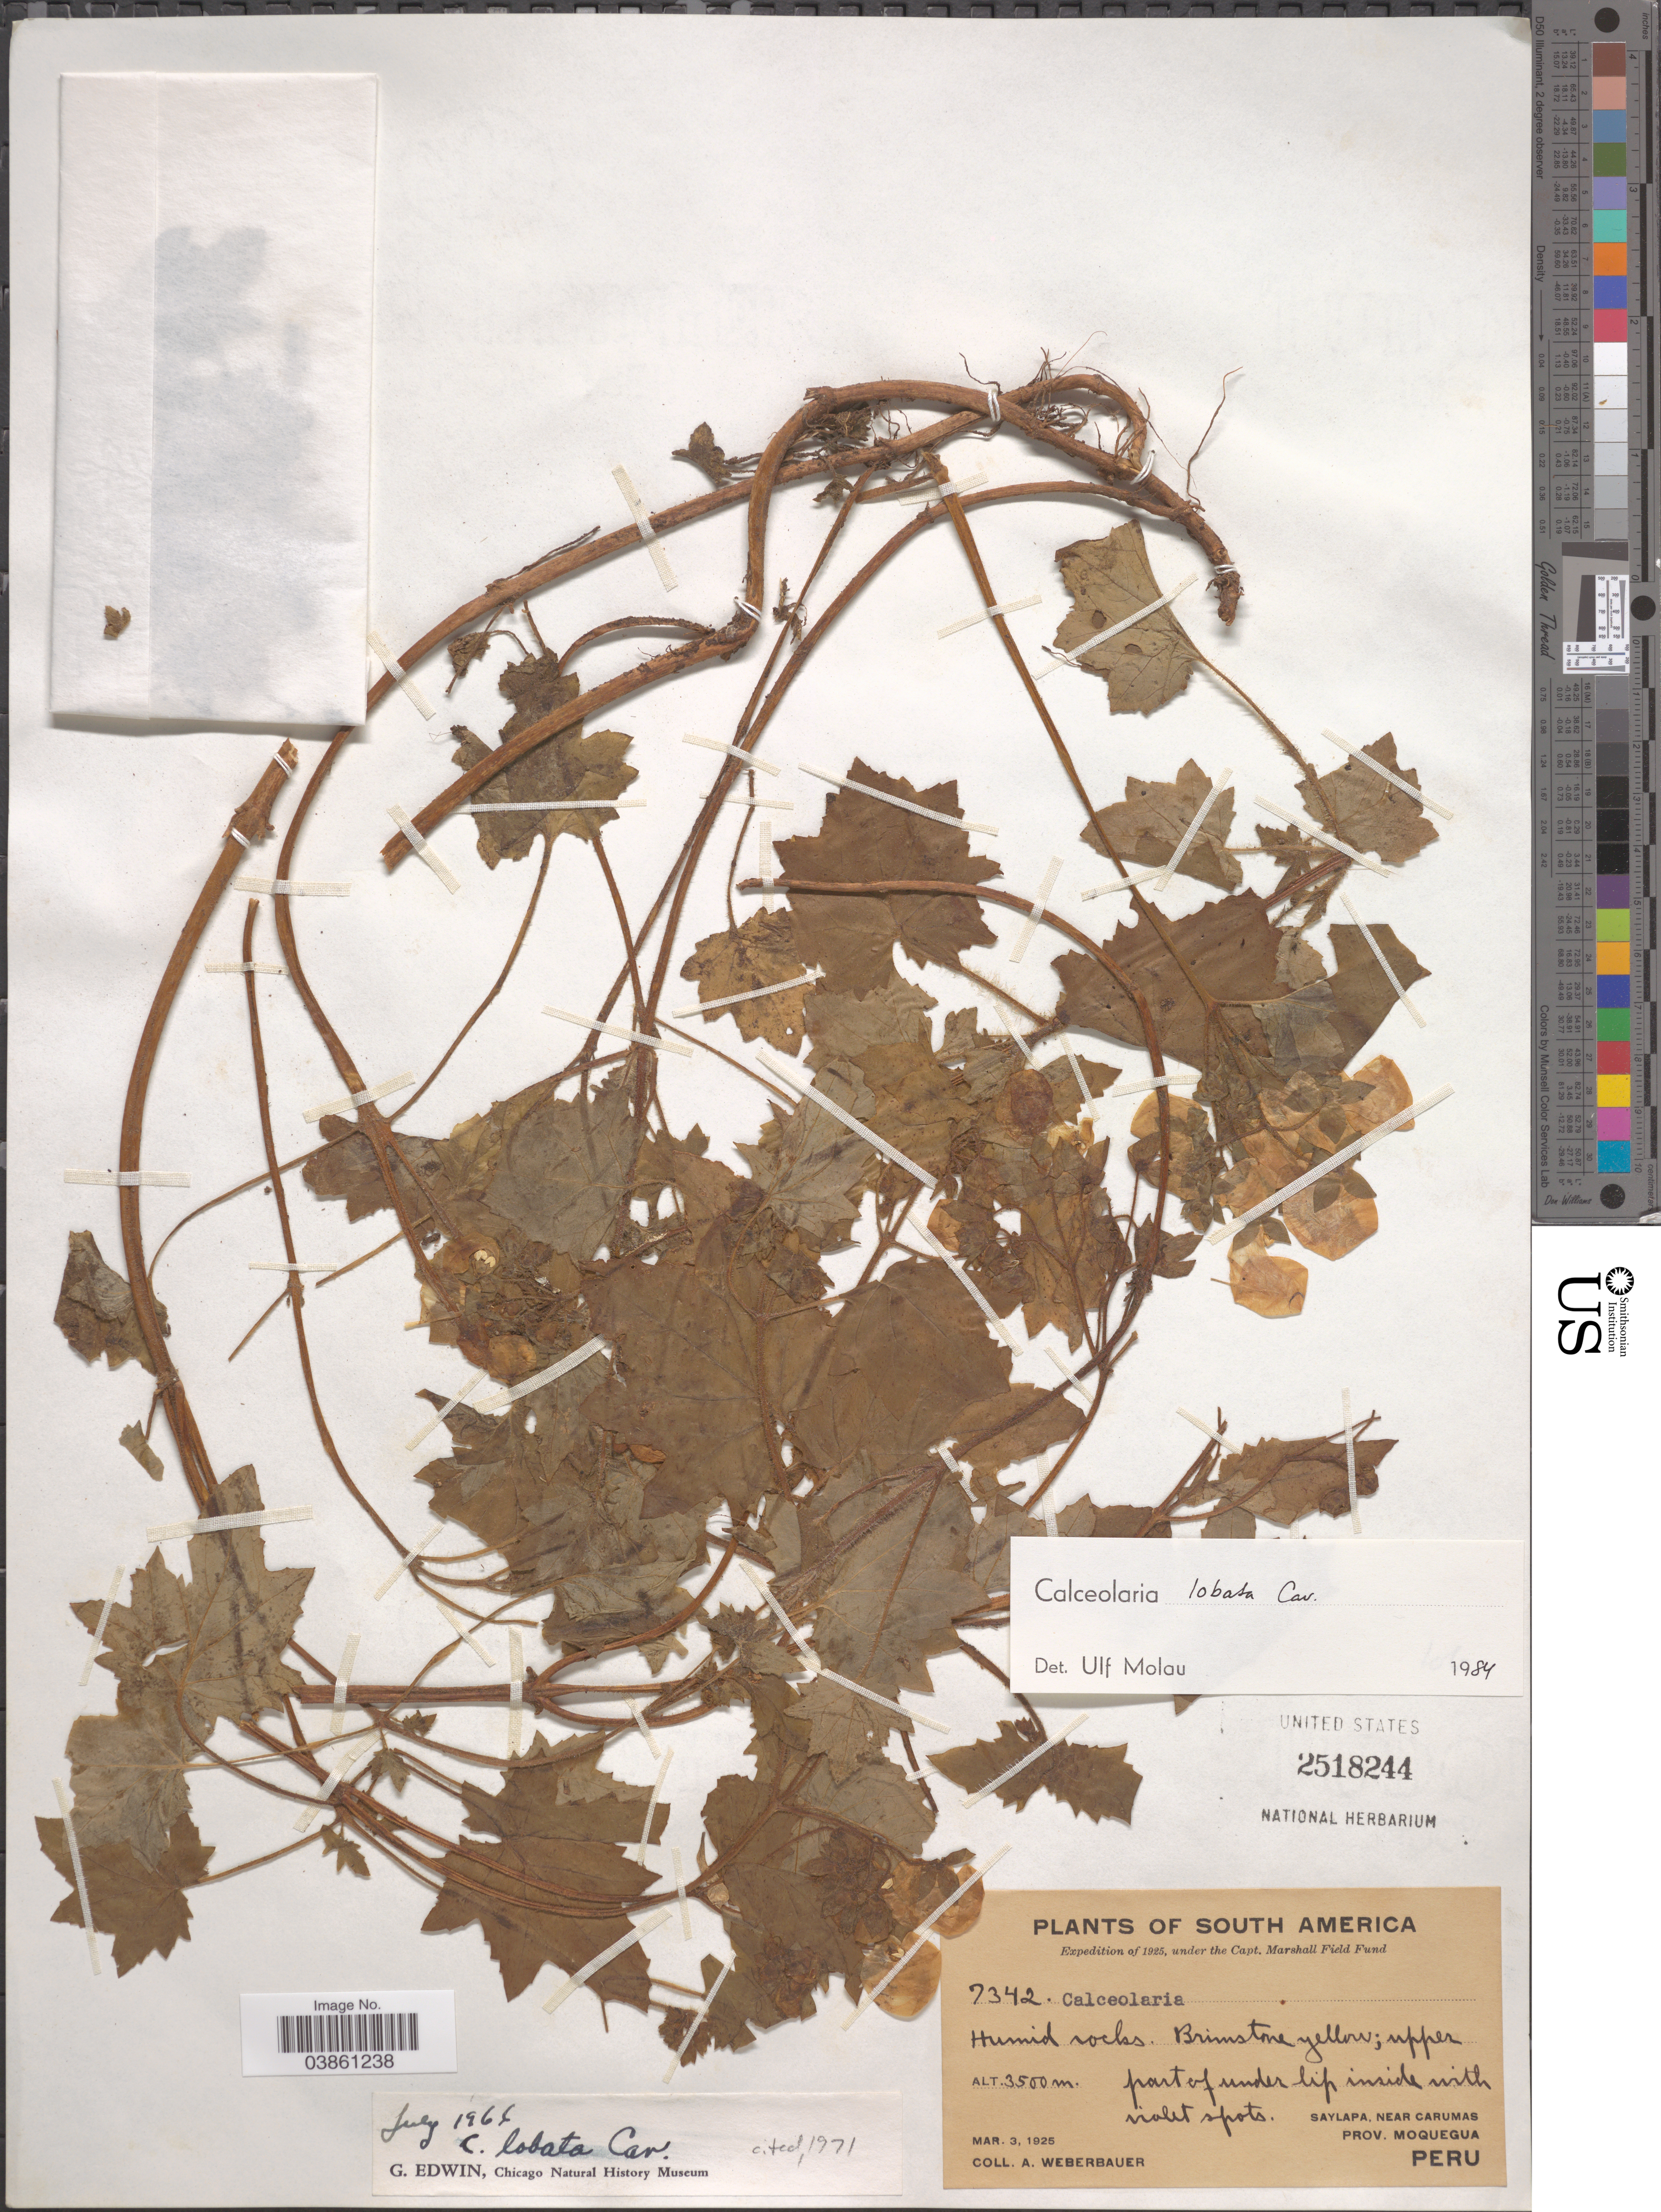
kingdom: Plantae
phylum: Tracheophyta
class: Magnoliopsida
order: Lamiales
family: Calceolariaceae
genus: Calceolaria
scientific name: Calceolaria lobata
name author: Cav.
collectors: A. Weberbauer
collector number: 7342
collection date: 1925-03-03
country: Peru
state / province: Moquegua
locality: Saylapa, near Carumas.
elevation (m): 3500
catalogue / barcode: US 2518244